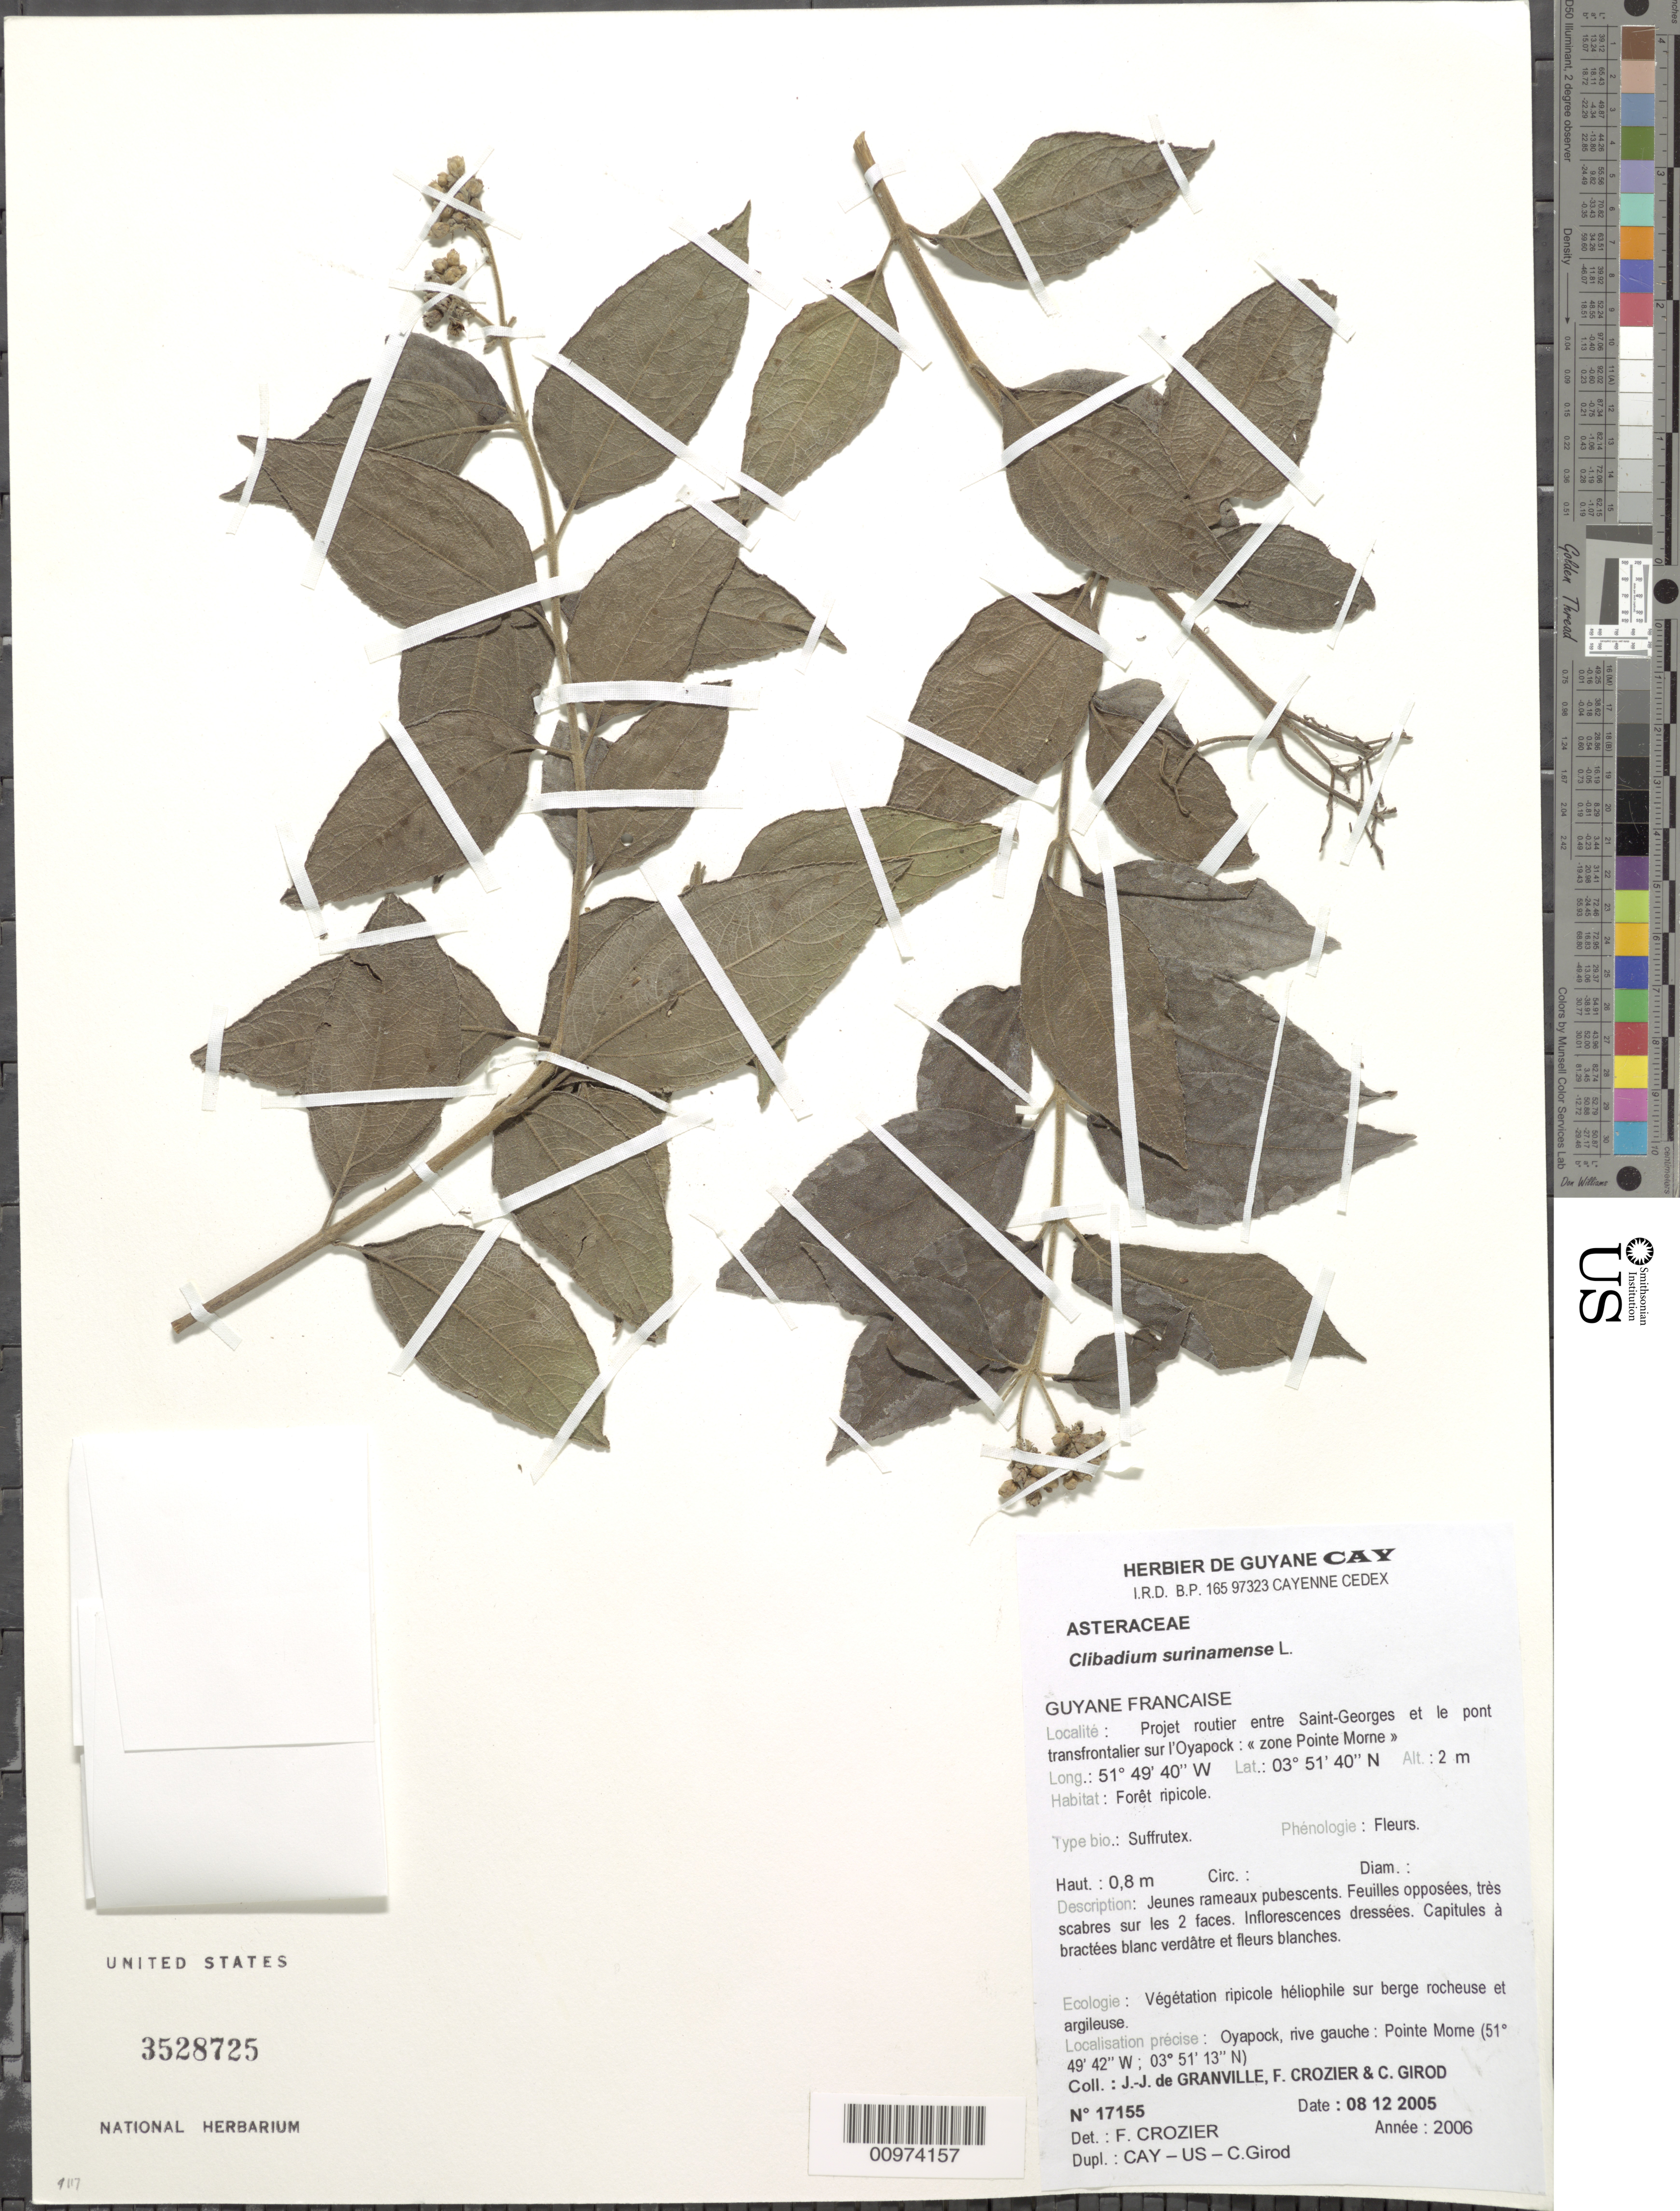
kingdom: Plantae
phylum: Tracheophyta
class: Magnoliopsida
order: Asterales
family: Asteraceae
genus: Clibadium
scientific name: Clibadium surinamense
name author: L.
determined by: Crozier, F.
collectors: J.-J. de Granville, F. Crozier & C. Girod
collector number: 17155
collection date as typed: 8-Dec-05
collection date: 2005-12-08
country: French Guiana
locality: Project routier entre Saint-Georges et le pont transfrontalier sur l'Oyapock, "zone Pointe Morne"; Oyapock, rive gauche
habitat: Foret ripicole. Vegetation ripicole heliophile sur berge rocheuse et argileuse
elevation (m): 2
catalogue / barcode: US 3538725